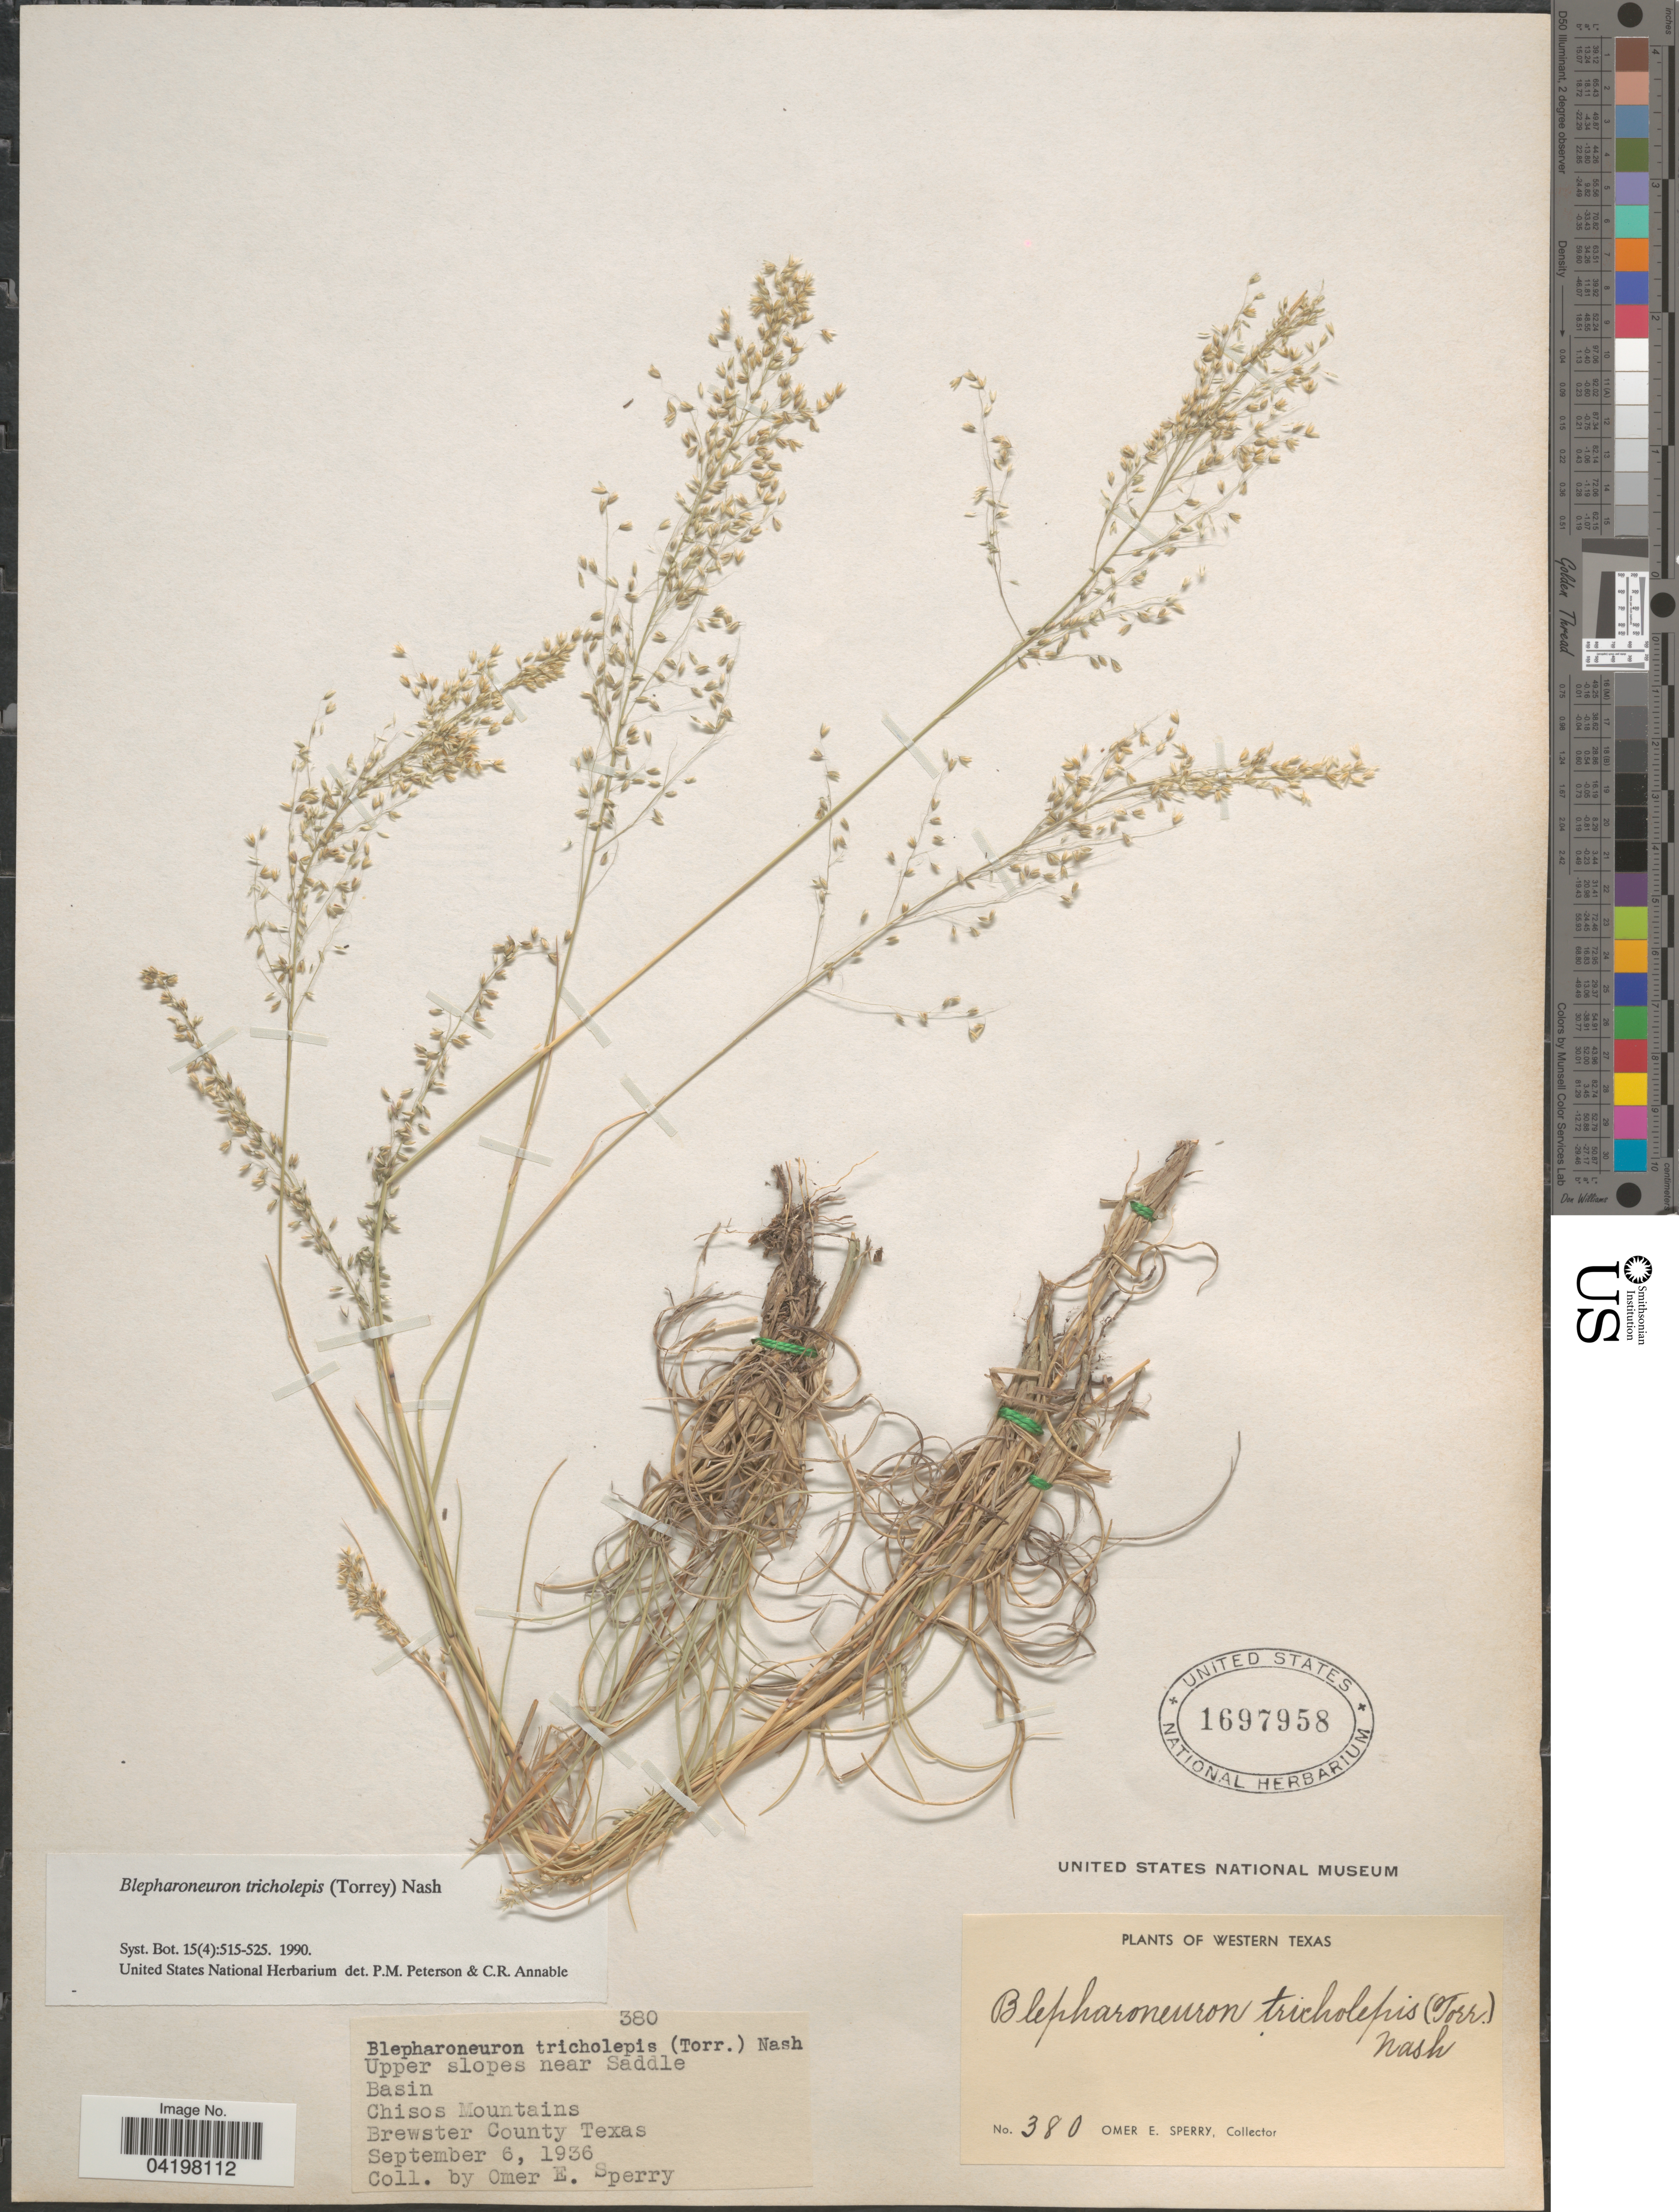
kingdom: Plantae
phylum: Tracheophyta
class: Liliopsida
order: Poales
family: Poaceae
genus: Muhlenbergia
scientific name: Muhlenbergia tricholepis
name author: (Torr.) Columbus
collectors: O. E. Sperry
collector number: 380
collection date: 1936-09-06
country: United States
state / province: Texas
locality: Upper slopes near Saddle. Basin. Chisos Mountains. Brewster County. Western Texas.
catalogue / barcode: US 1697958